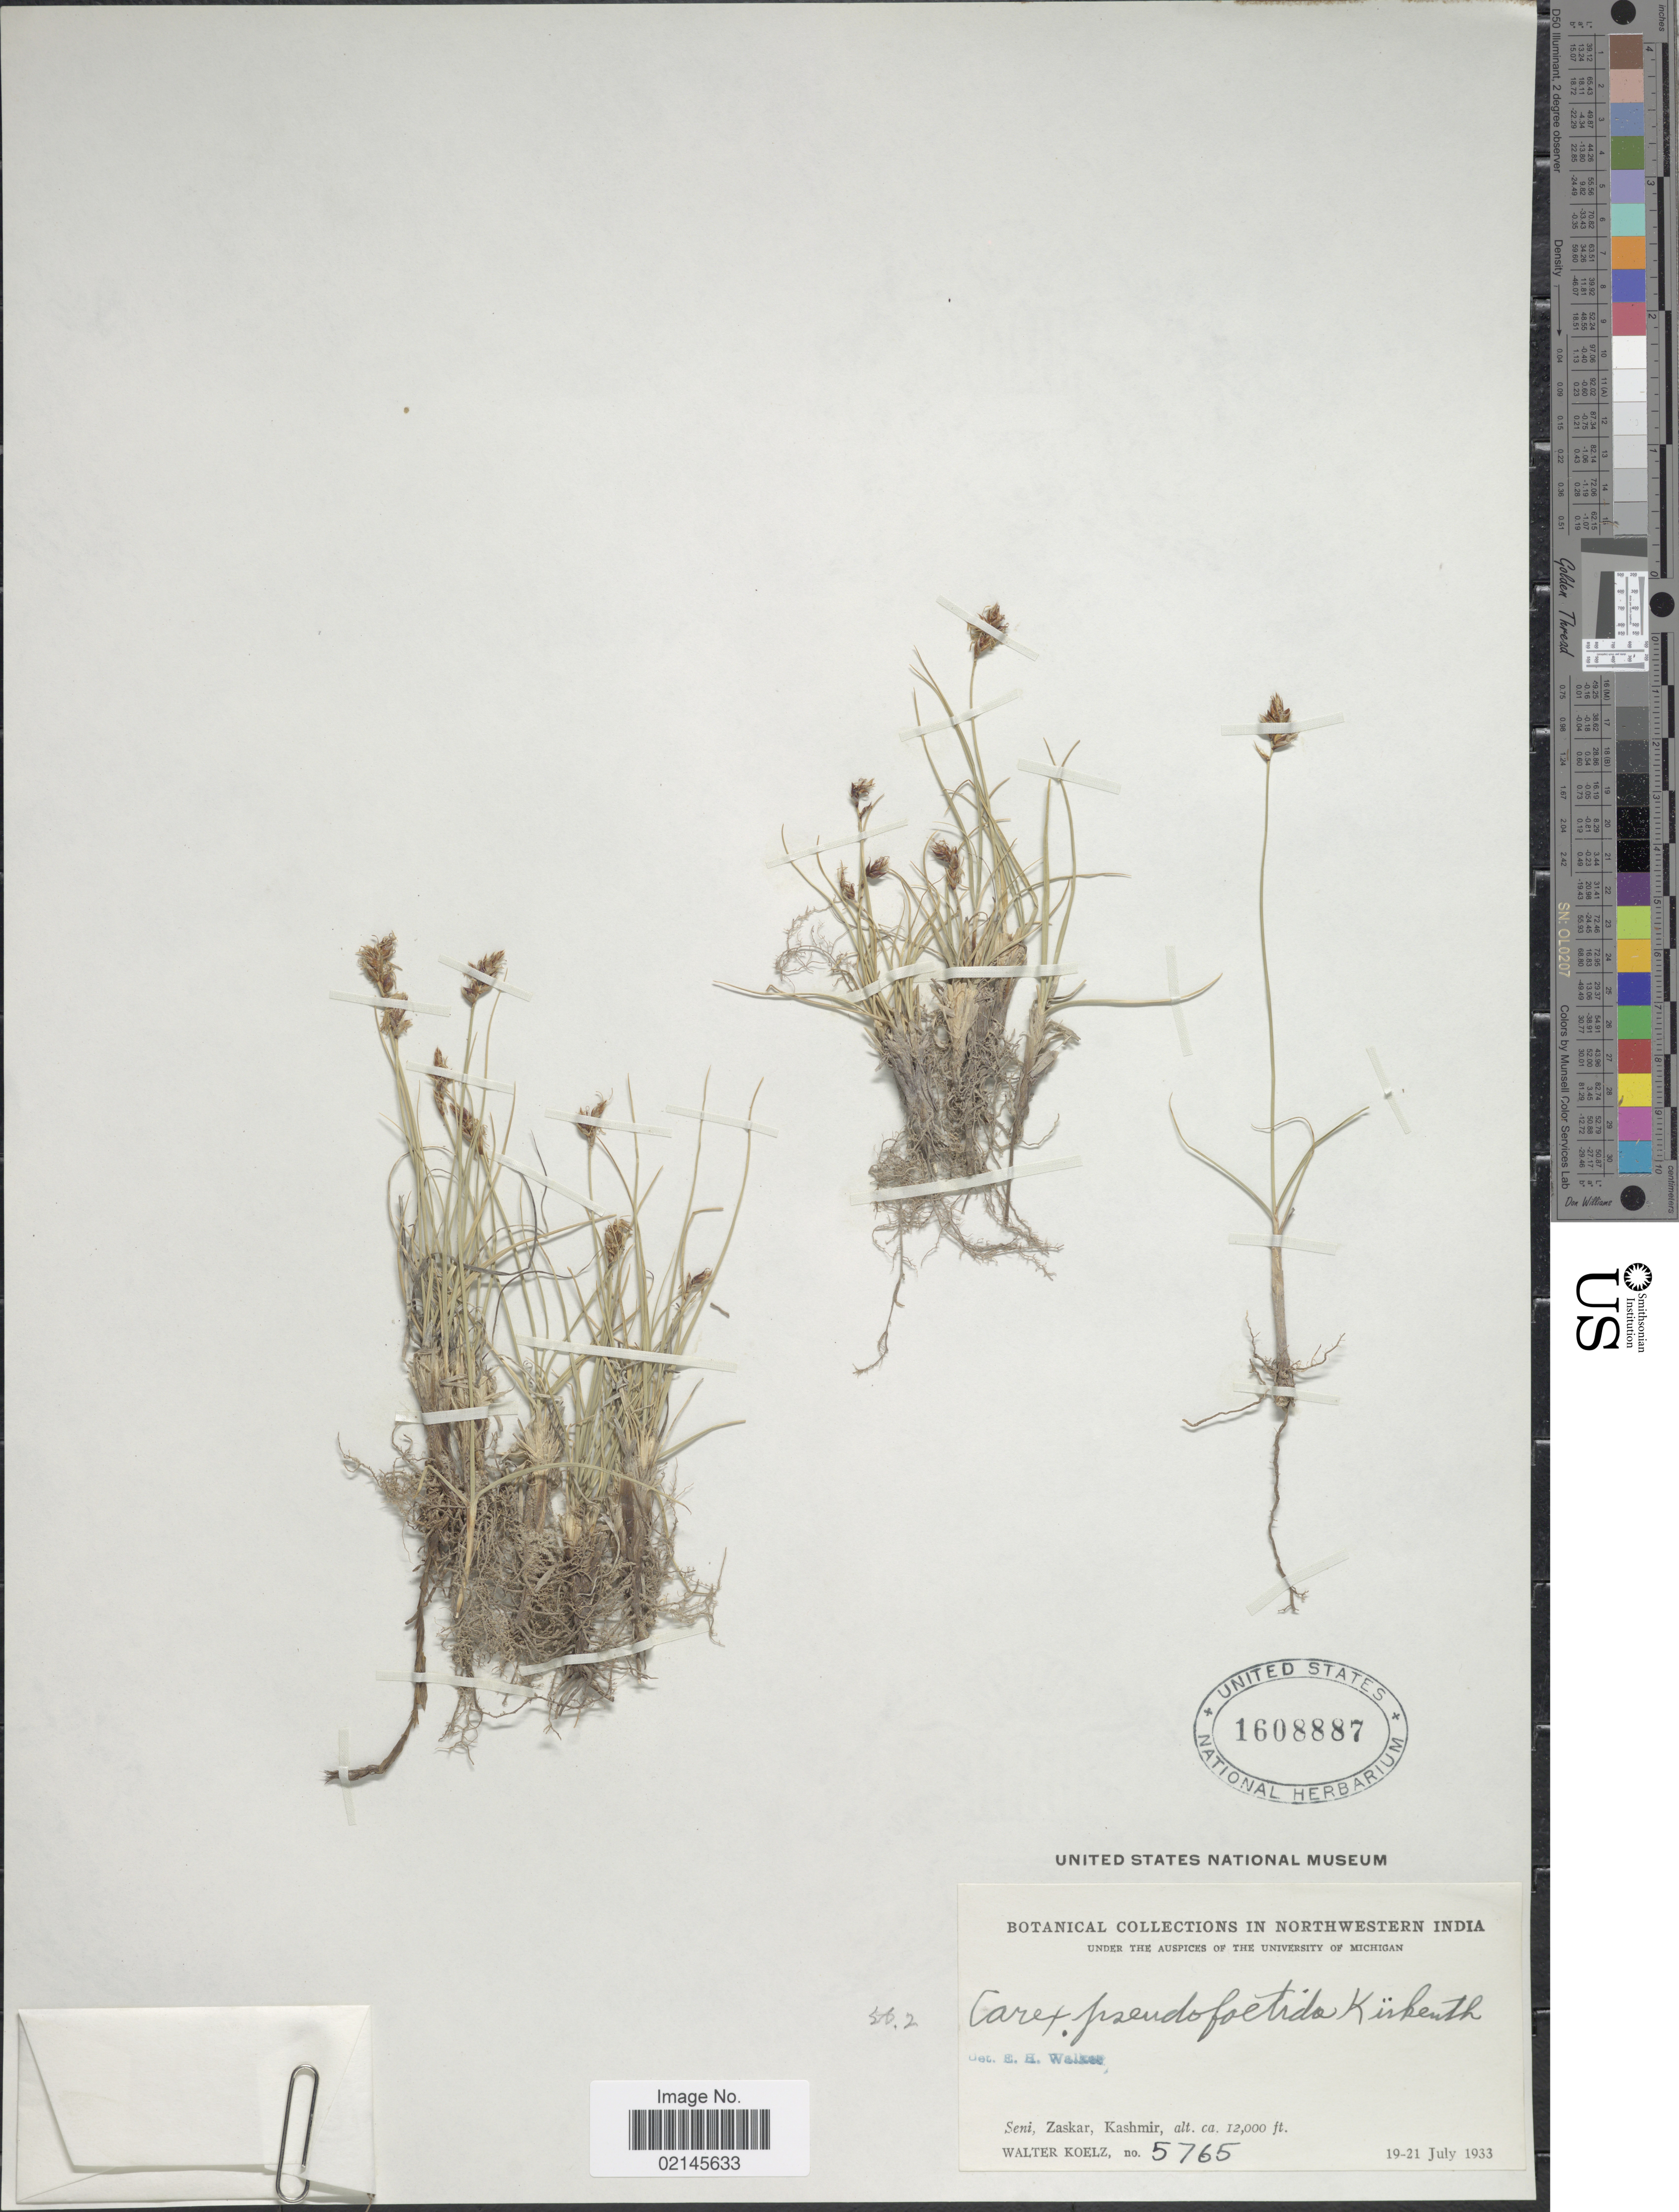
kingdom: Plantae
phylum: Tracheophyta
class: Liliopsida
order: Poales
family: Cyperaceae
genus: Carex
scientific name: Carex pseudofoetida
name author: Kük.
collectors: W. N. Koelz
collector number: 5765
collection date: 1933-07-19/1933-07-21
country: India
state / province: Jammu and Kashmir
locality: Northwestern India, Seni, Zaskar, Kashmir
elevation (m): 3658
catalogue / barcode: US 1608887